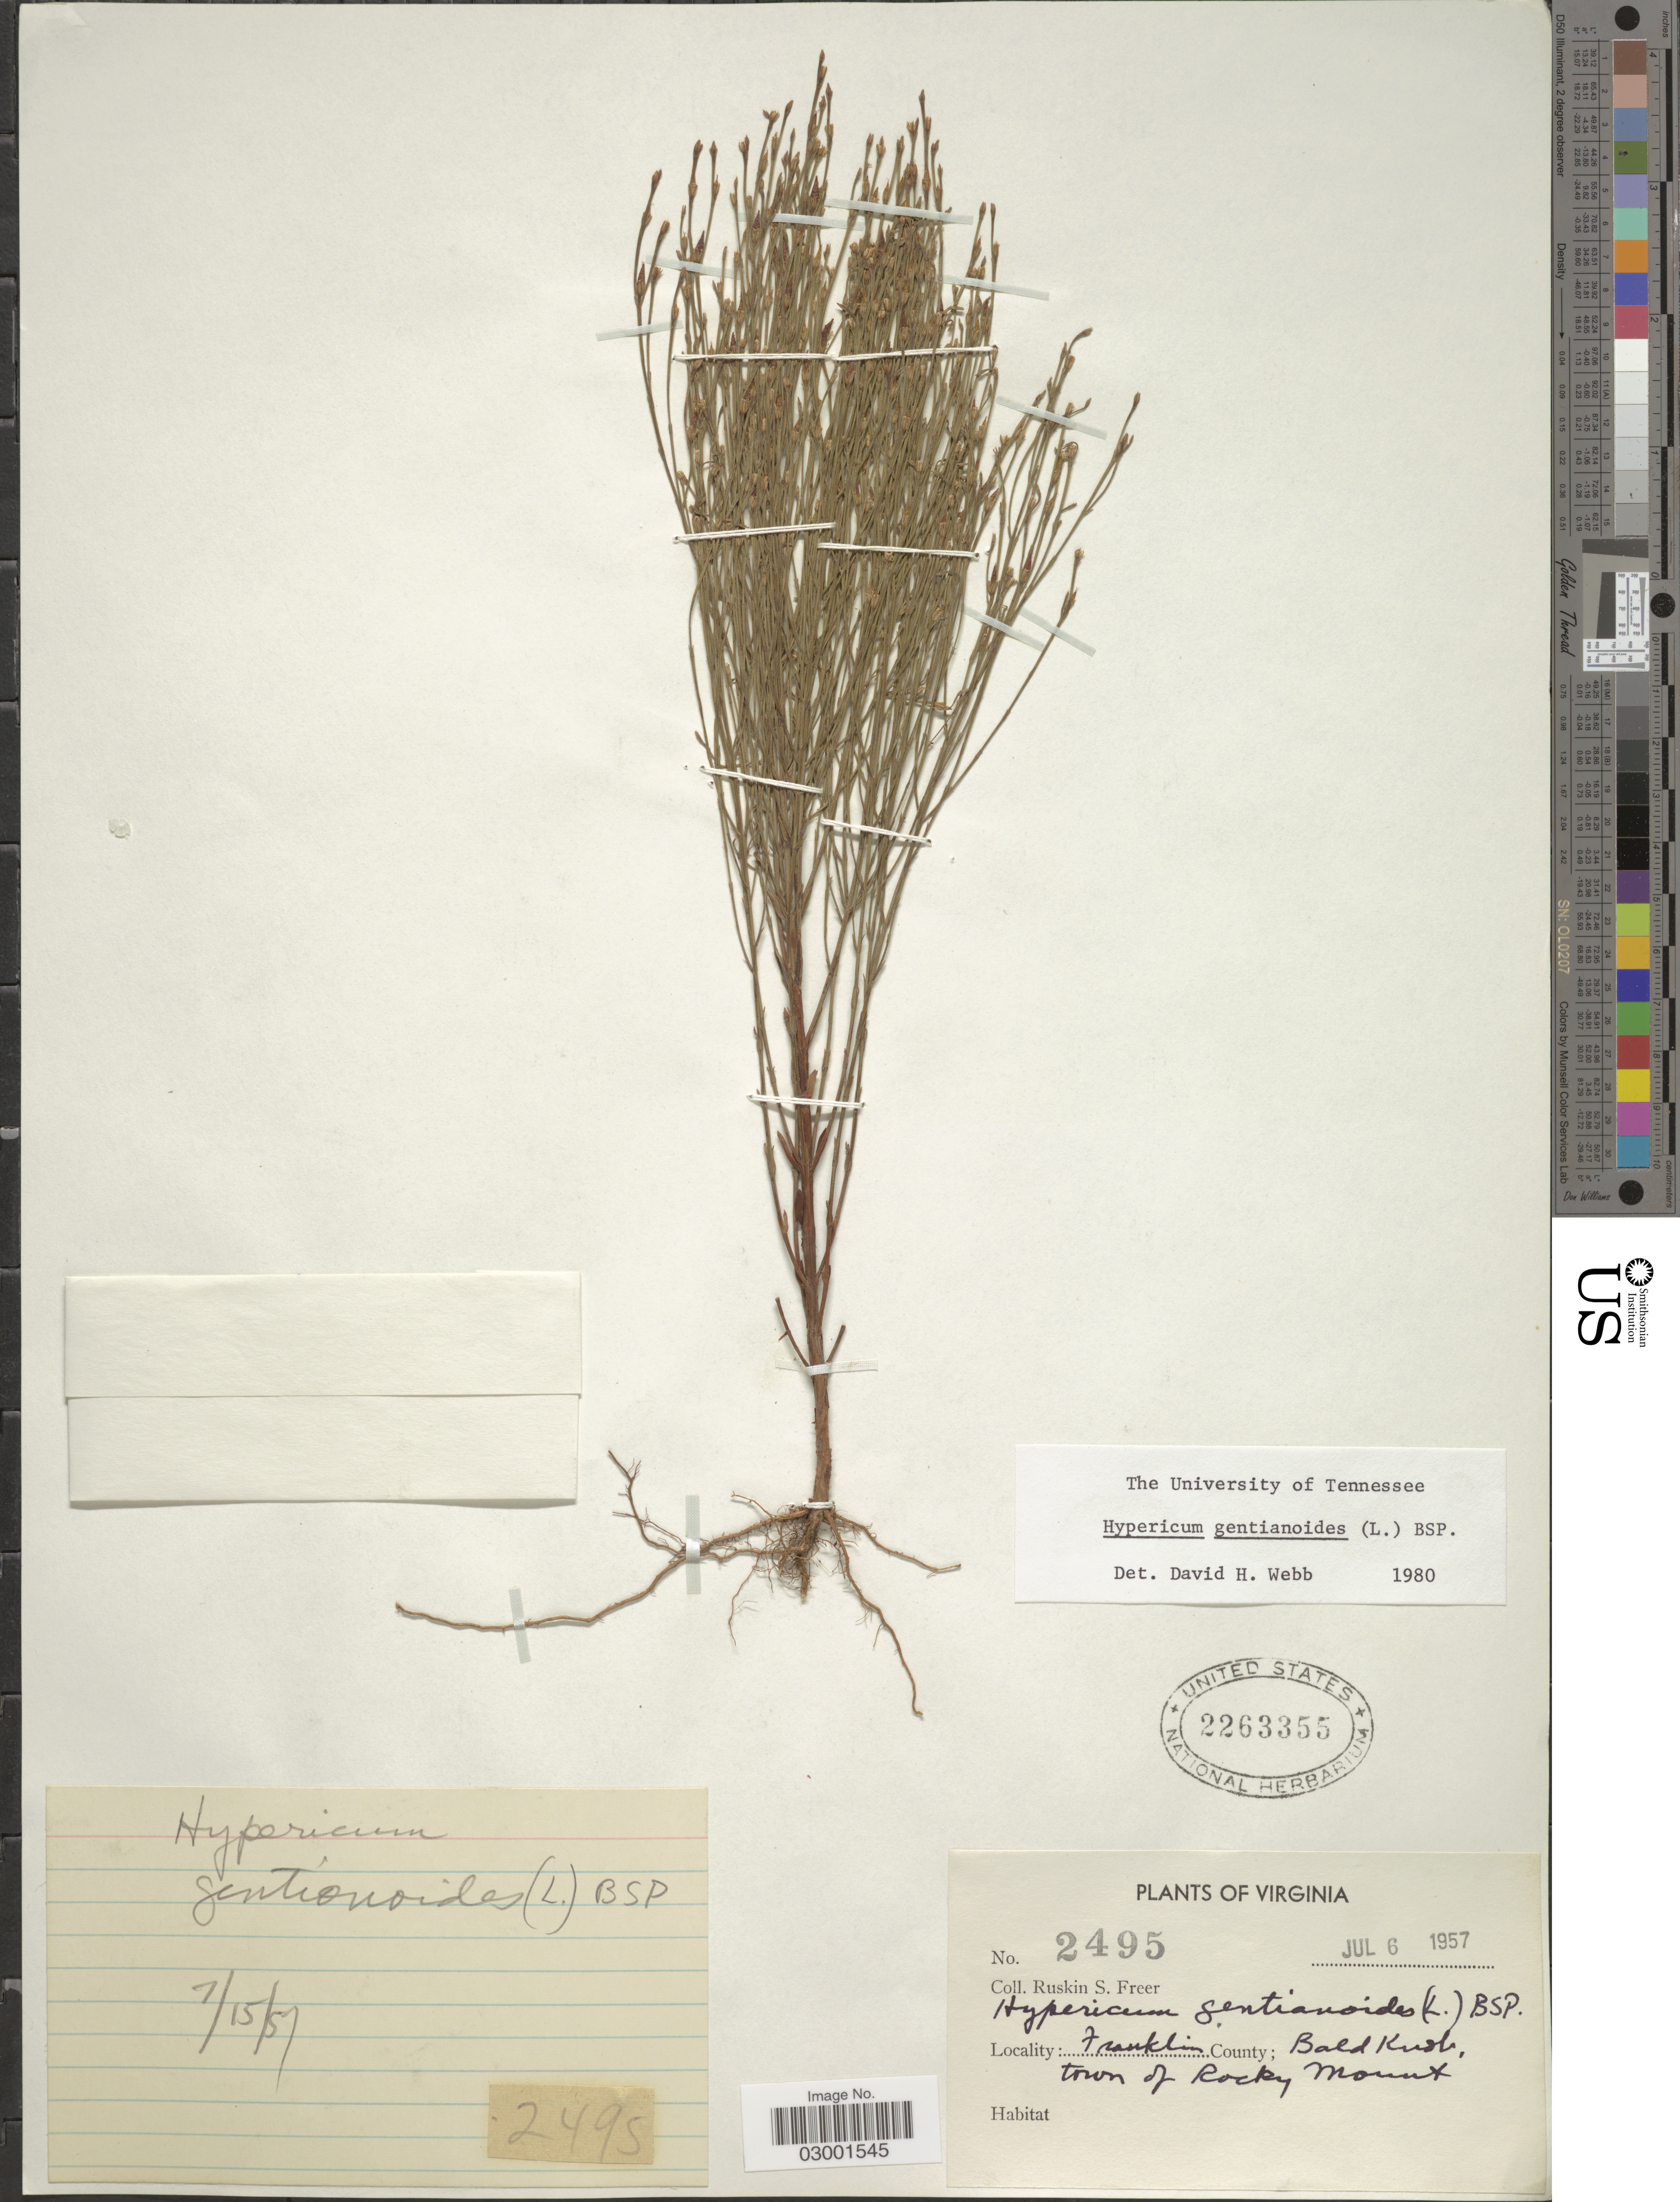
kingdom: Plantae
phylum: Tracheophyta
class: Magnoliopsida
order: Malpighiales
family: Hypericaceae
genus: Hypericum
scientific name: Hypericum gentianoides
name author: (L.) Britton, Stearns & Poggenb.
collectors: R. Freer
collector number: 2495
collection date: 1957-07-06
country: United States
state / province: Virginia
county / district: Franklin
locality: Bald Knob., town of Rocky Mount.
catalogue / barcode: US 2263355